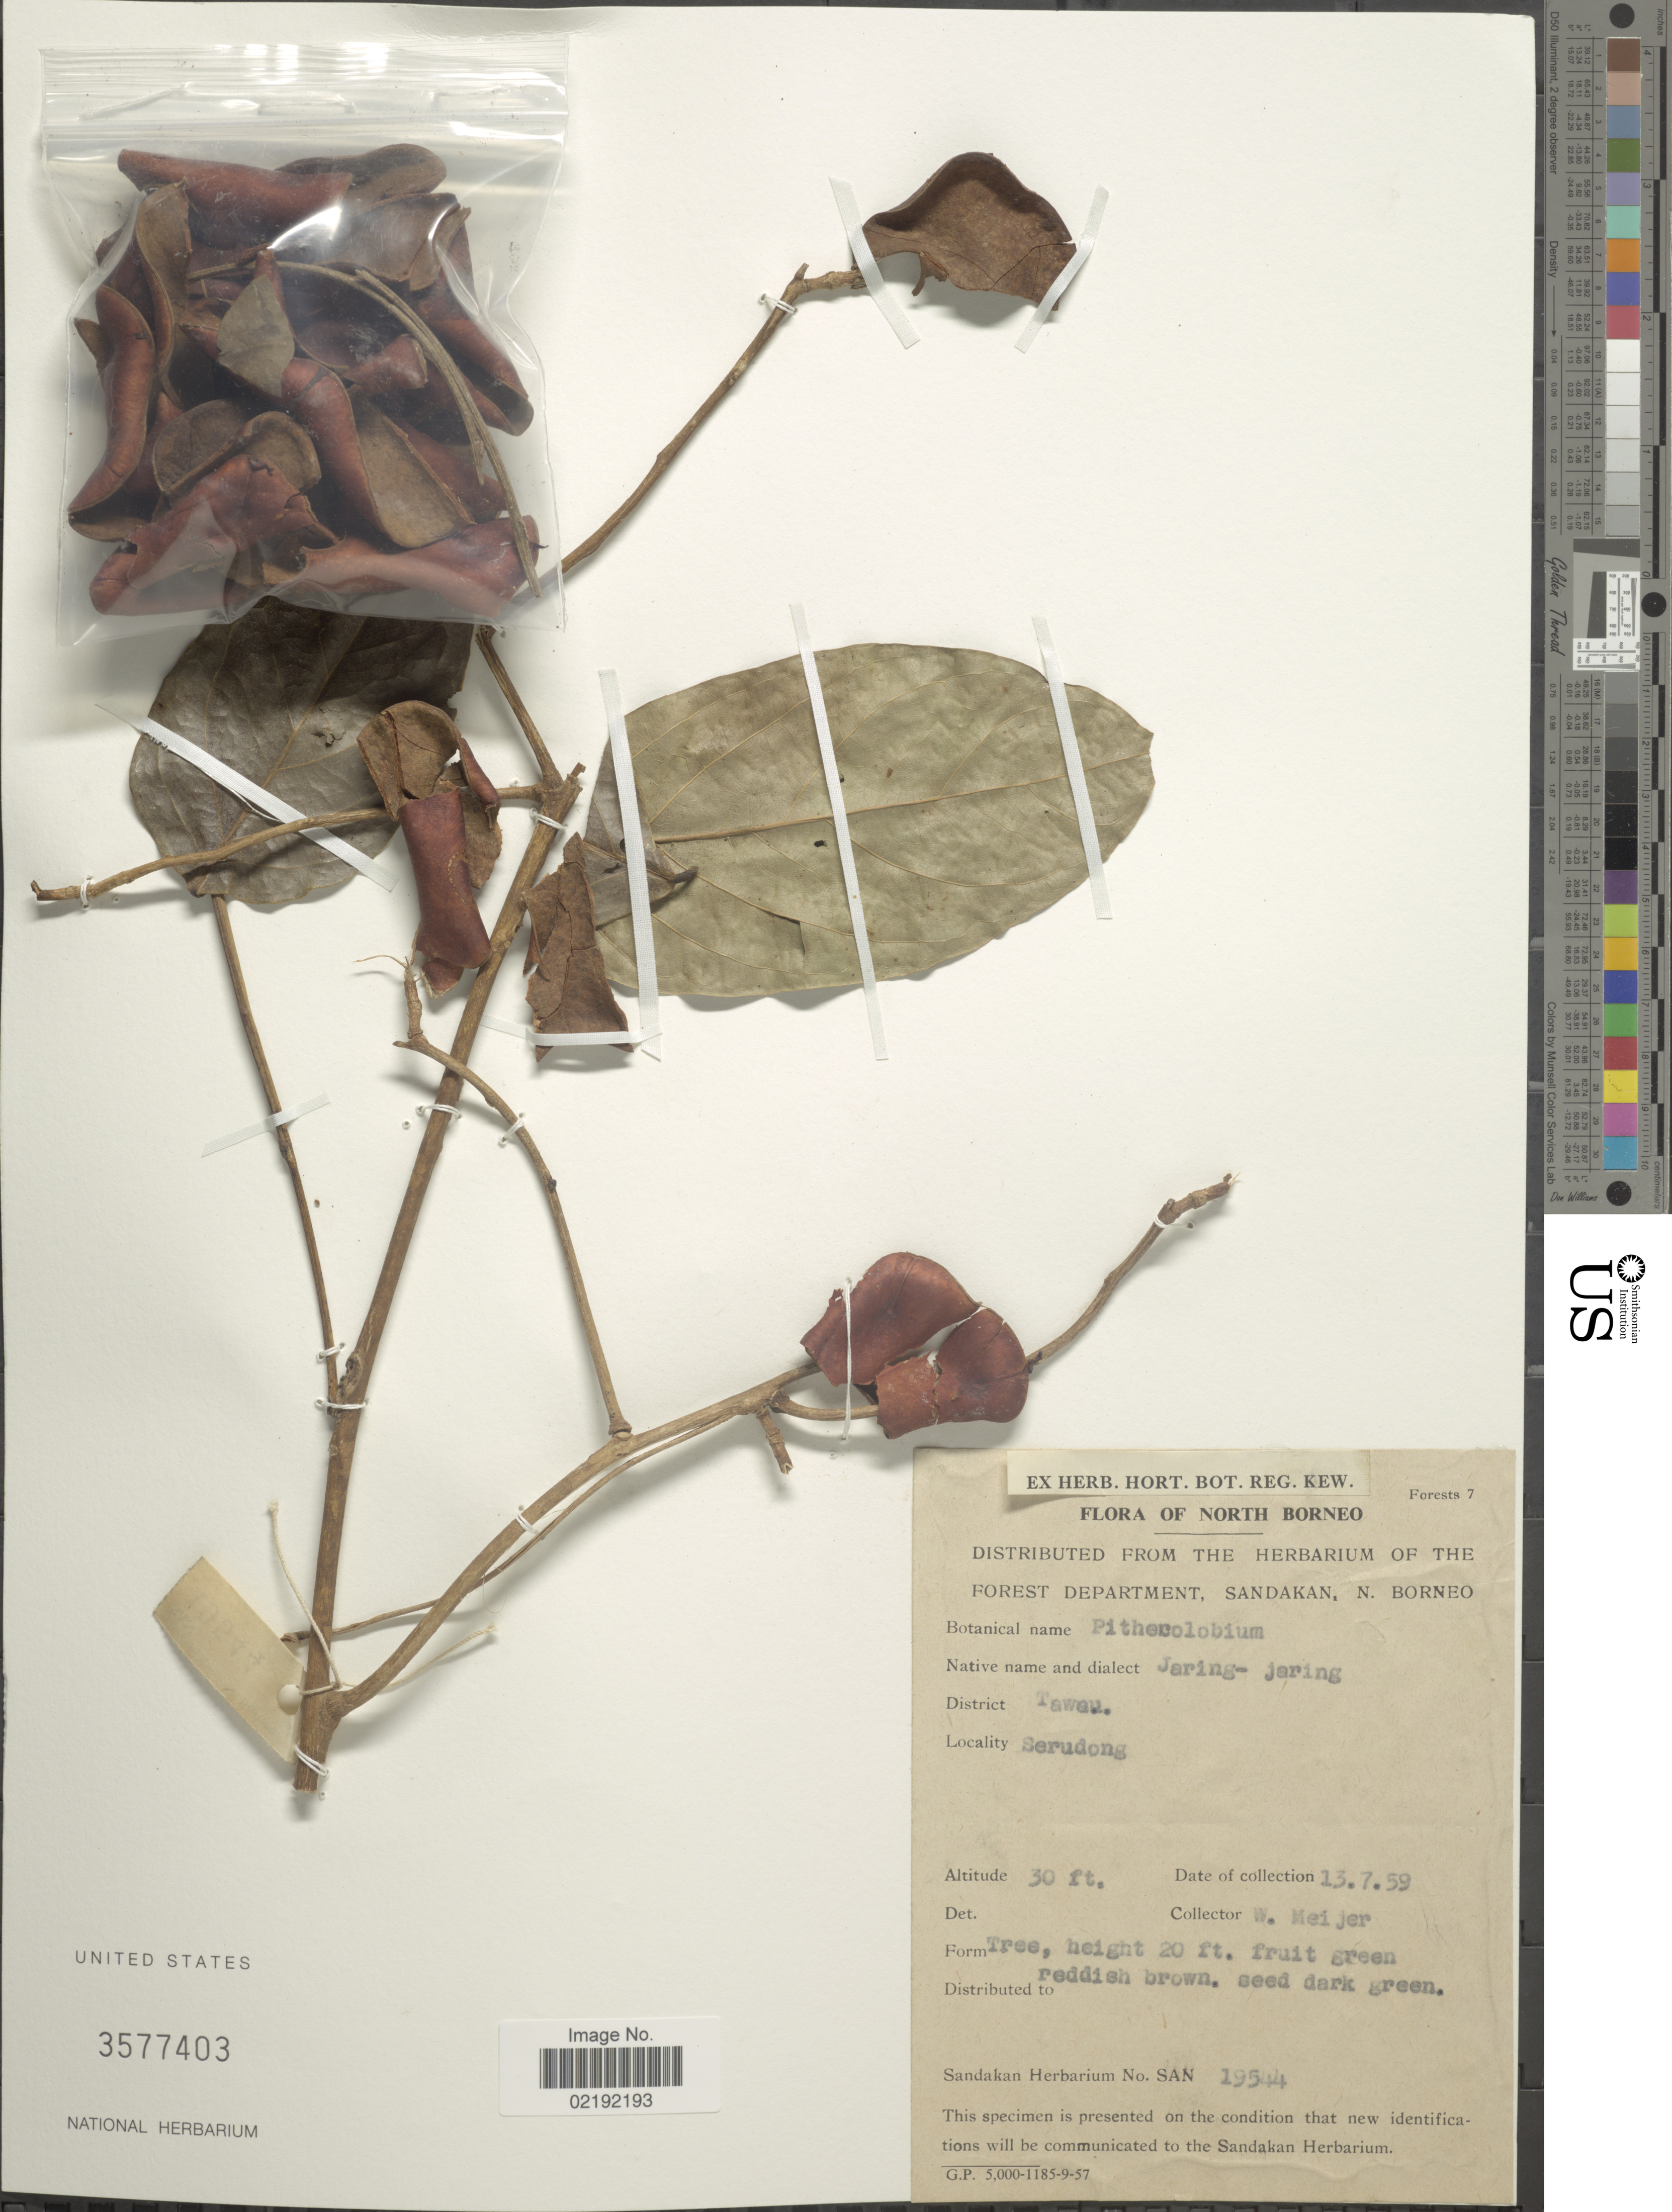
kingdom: Plantae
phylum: Tracheophyta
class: Magnoliopsida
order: Fabales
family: Fabaceae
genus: Pithecellobium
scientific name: Pithecellobium sp.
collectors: W. Meijer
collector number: SAN 19544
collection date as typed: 13/7/59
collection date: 1959-07-13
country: Malaysia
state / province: Sabah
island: Borneo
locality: District Tawau. Serudong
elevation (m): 9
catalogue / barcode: US 3577403